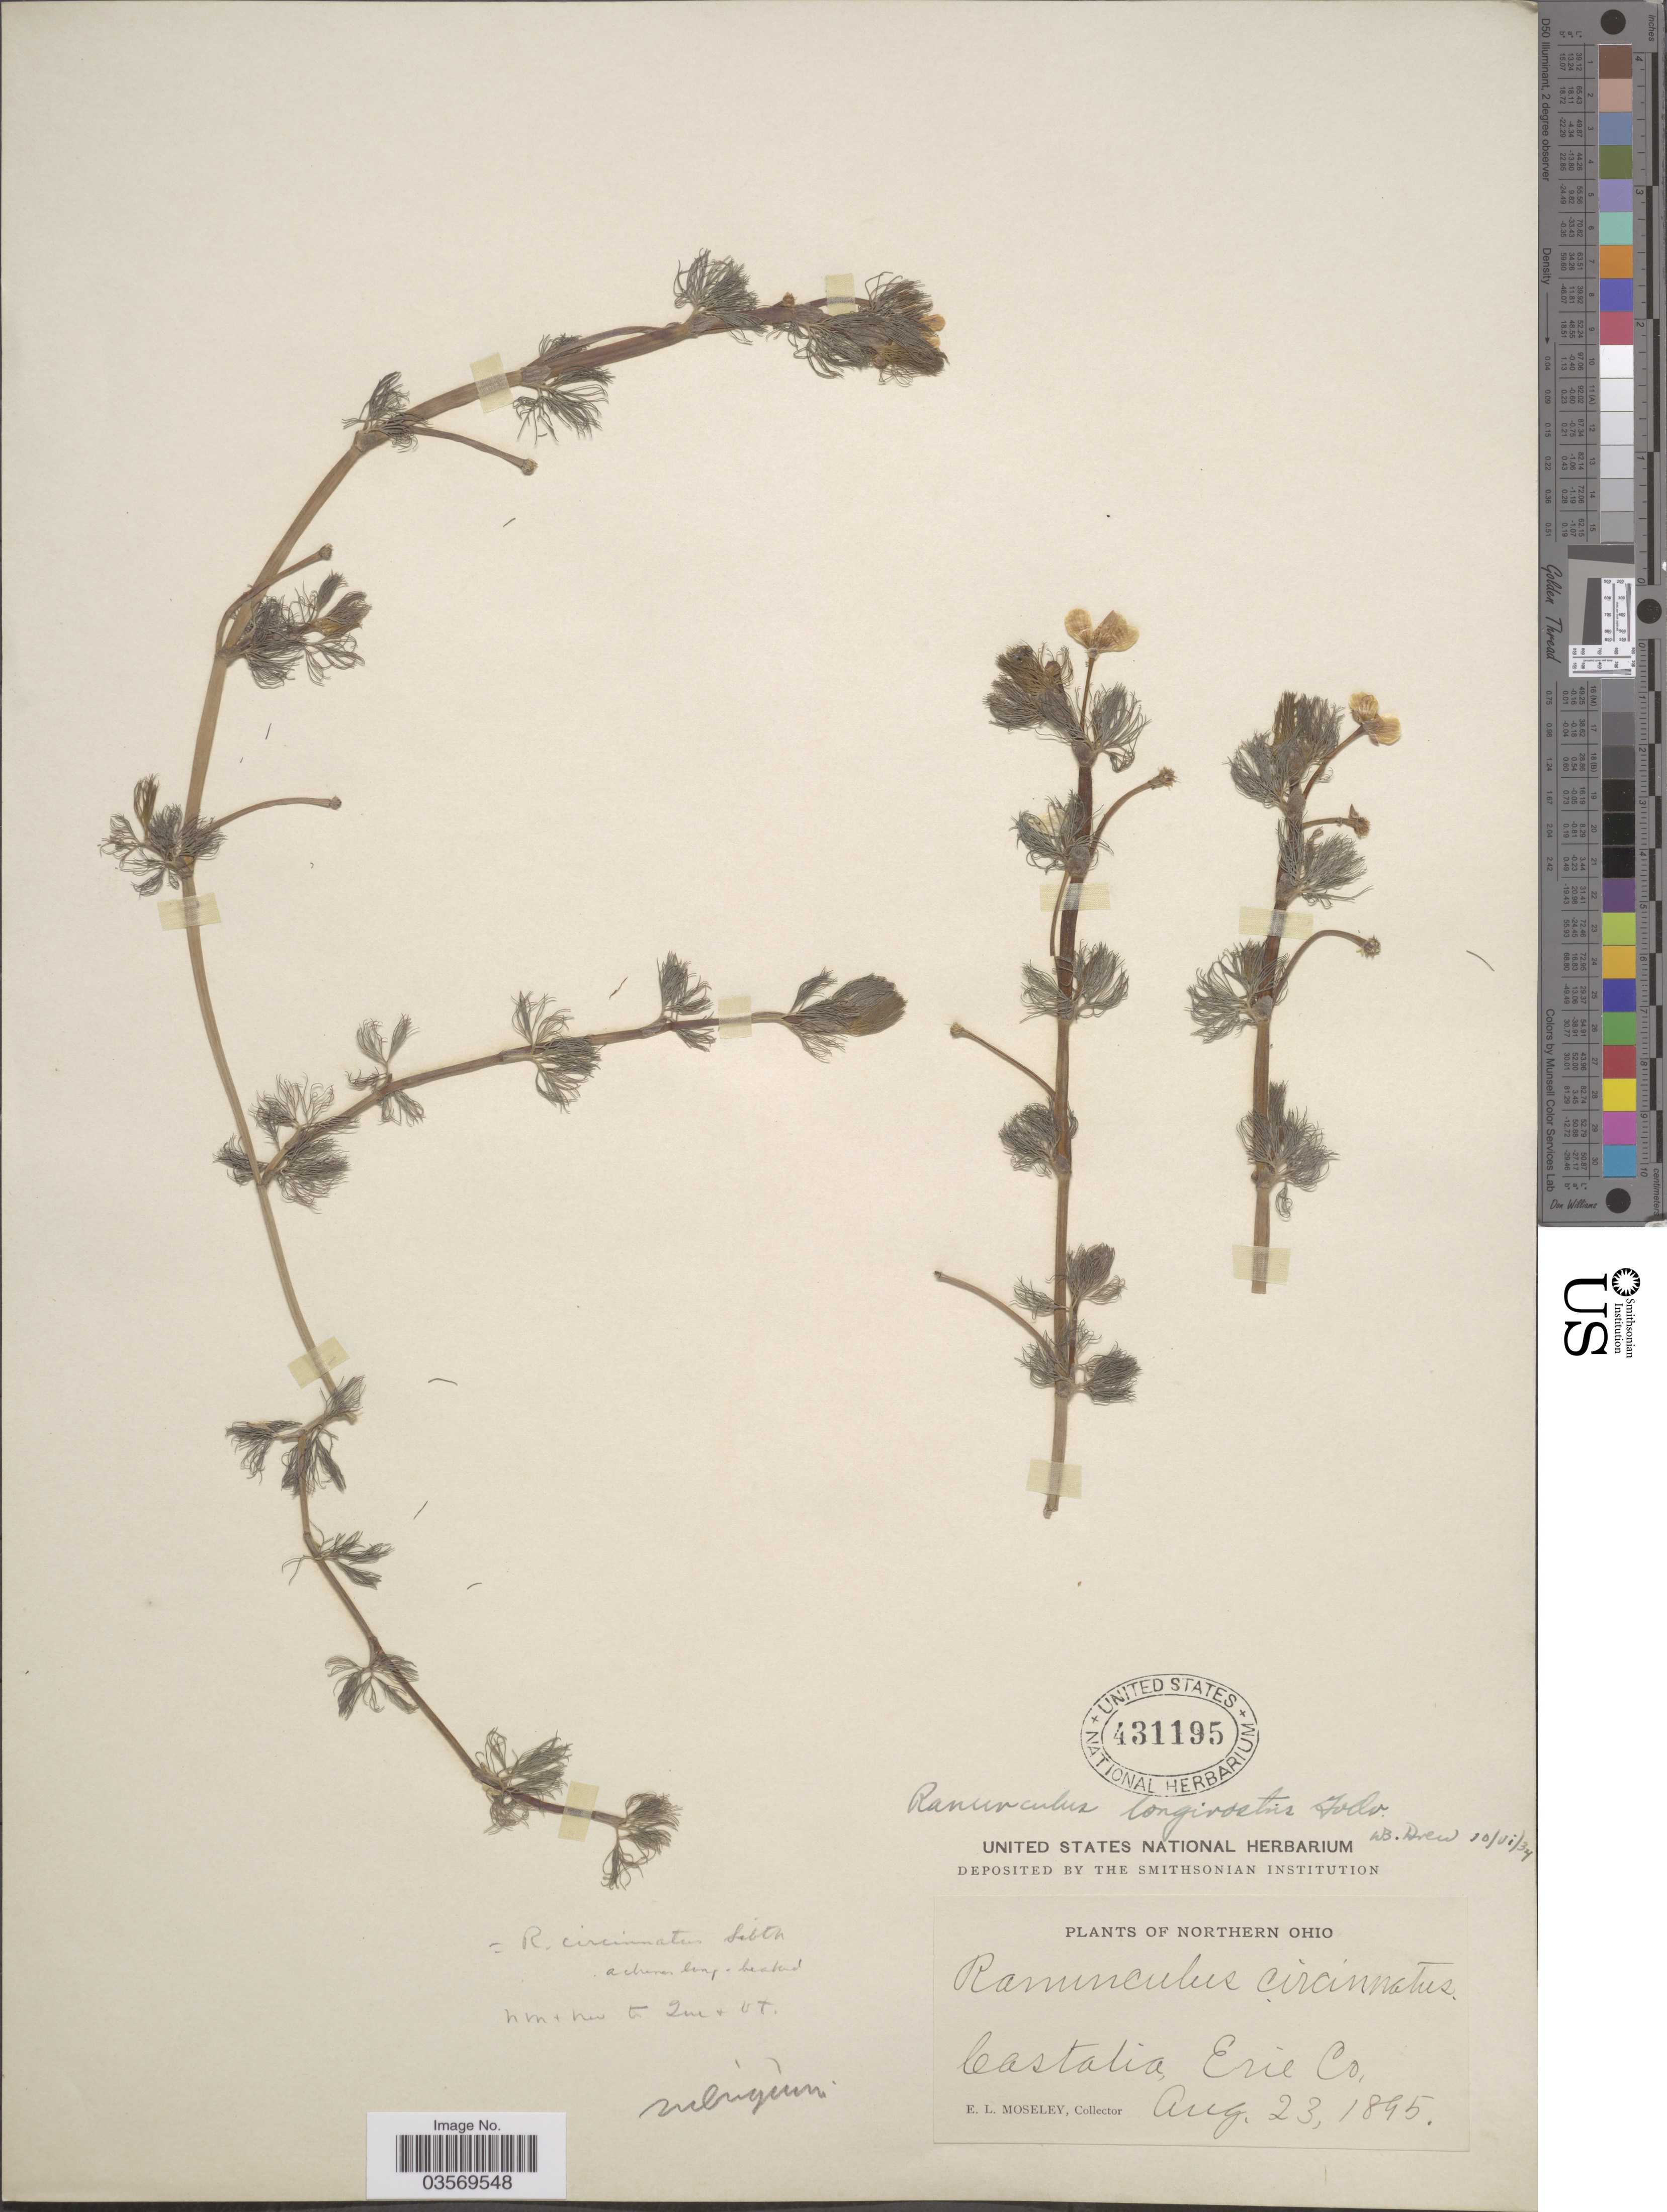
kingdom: Plantae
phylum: Tracheophyta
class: Magnoliopsida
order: Ranunculales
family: Ranunculaceae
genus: Ranunculus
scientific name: Ranunculus subrigidus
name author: W.B. Drew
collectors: E. Moseley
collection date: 1895-08-23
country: United States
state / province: Ohio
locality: Northern Ohio. Castalia. Erie Co.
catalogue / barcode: US 431195